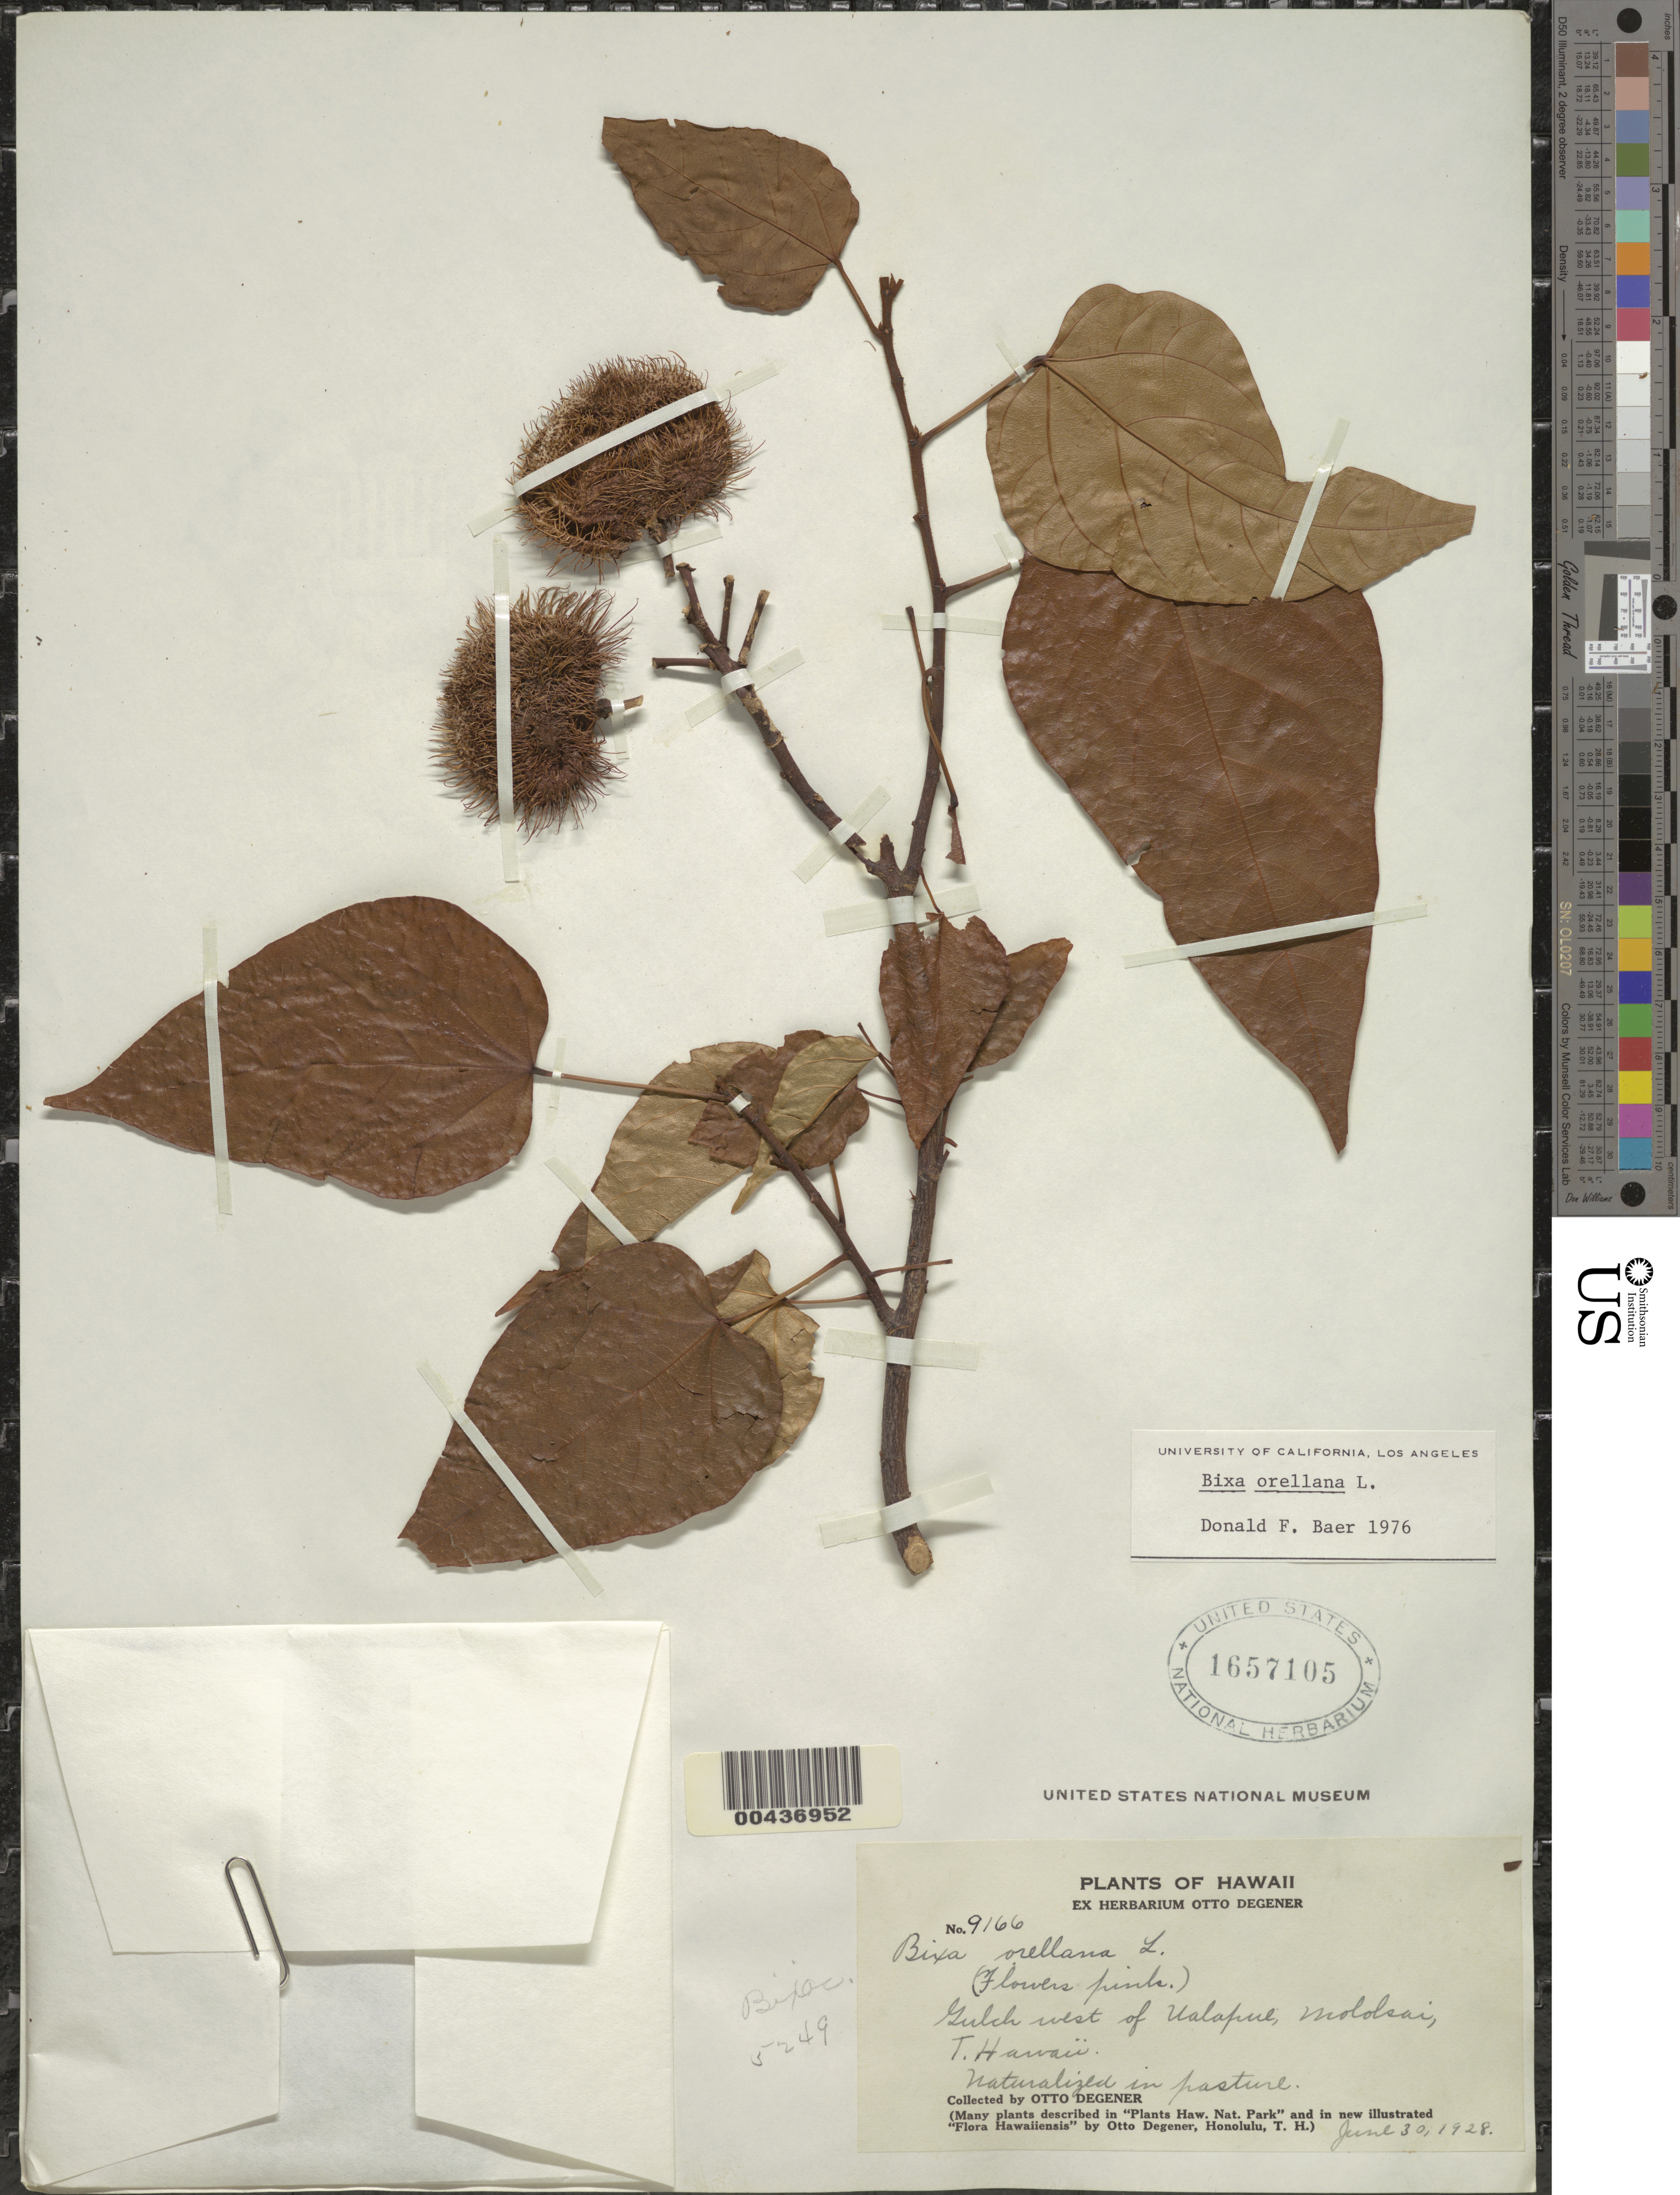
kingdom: Plantae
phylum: Tracheophyta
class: Magnoliopsida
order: Malvales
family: Bixaceae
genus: Bixa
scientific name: Bixa orellana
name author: L.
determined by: Baer, D. F.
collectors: O. Degener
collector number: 9166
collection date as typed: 30 Jun 1928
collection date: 1928-06-30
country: United States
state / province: Hawaii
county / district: Maui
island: Moloka'i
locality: Gulch west of Ualapue, Molokai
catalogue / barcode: US 1657105